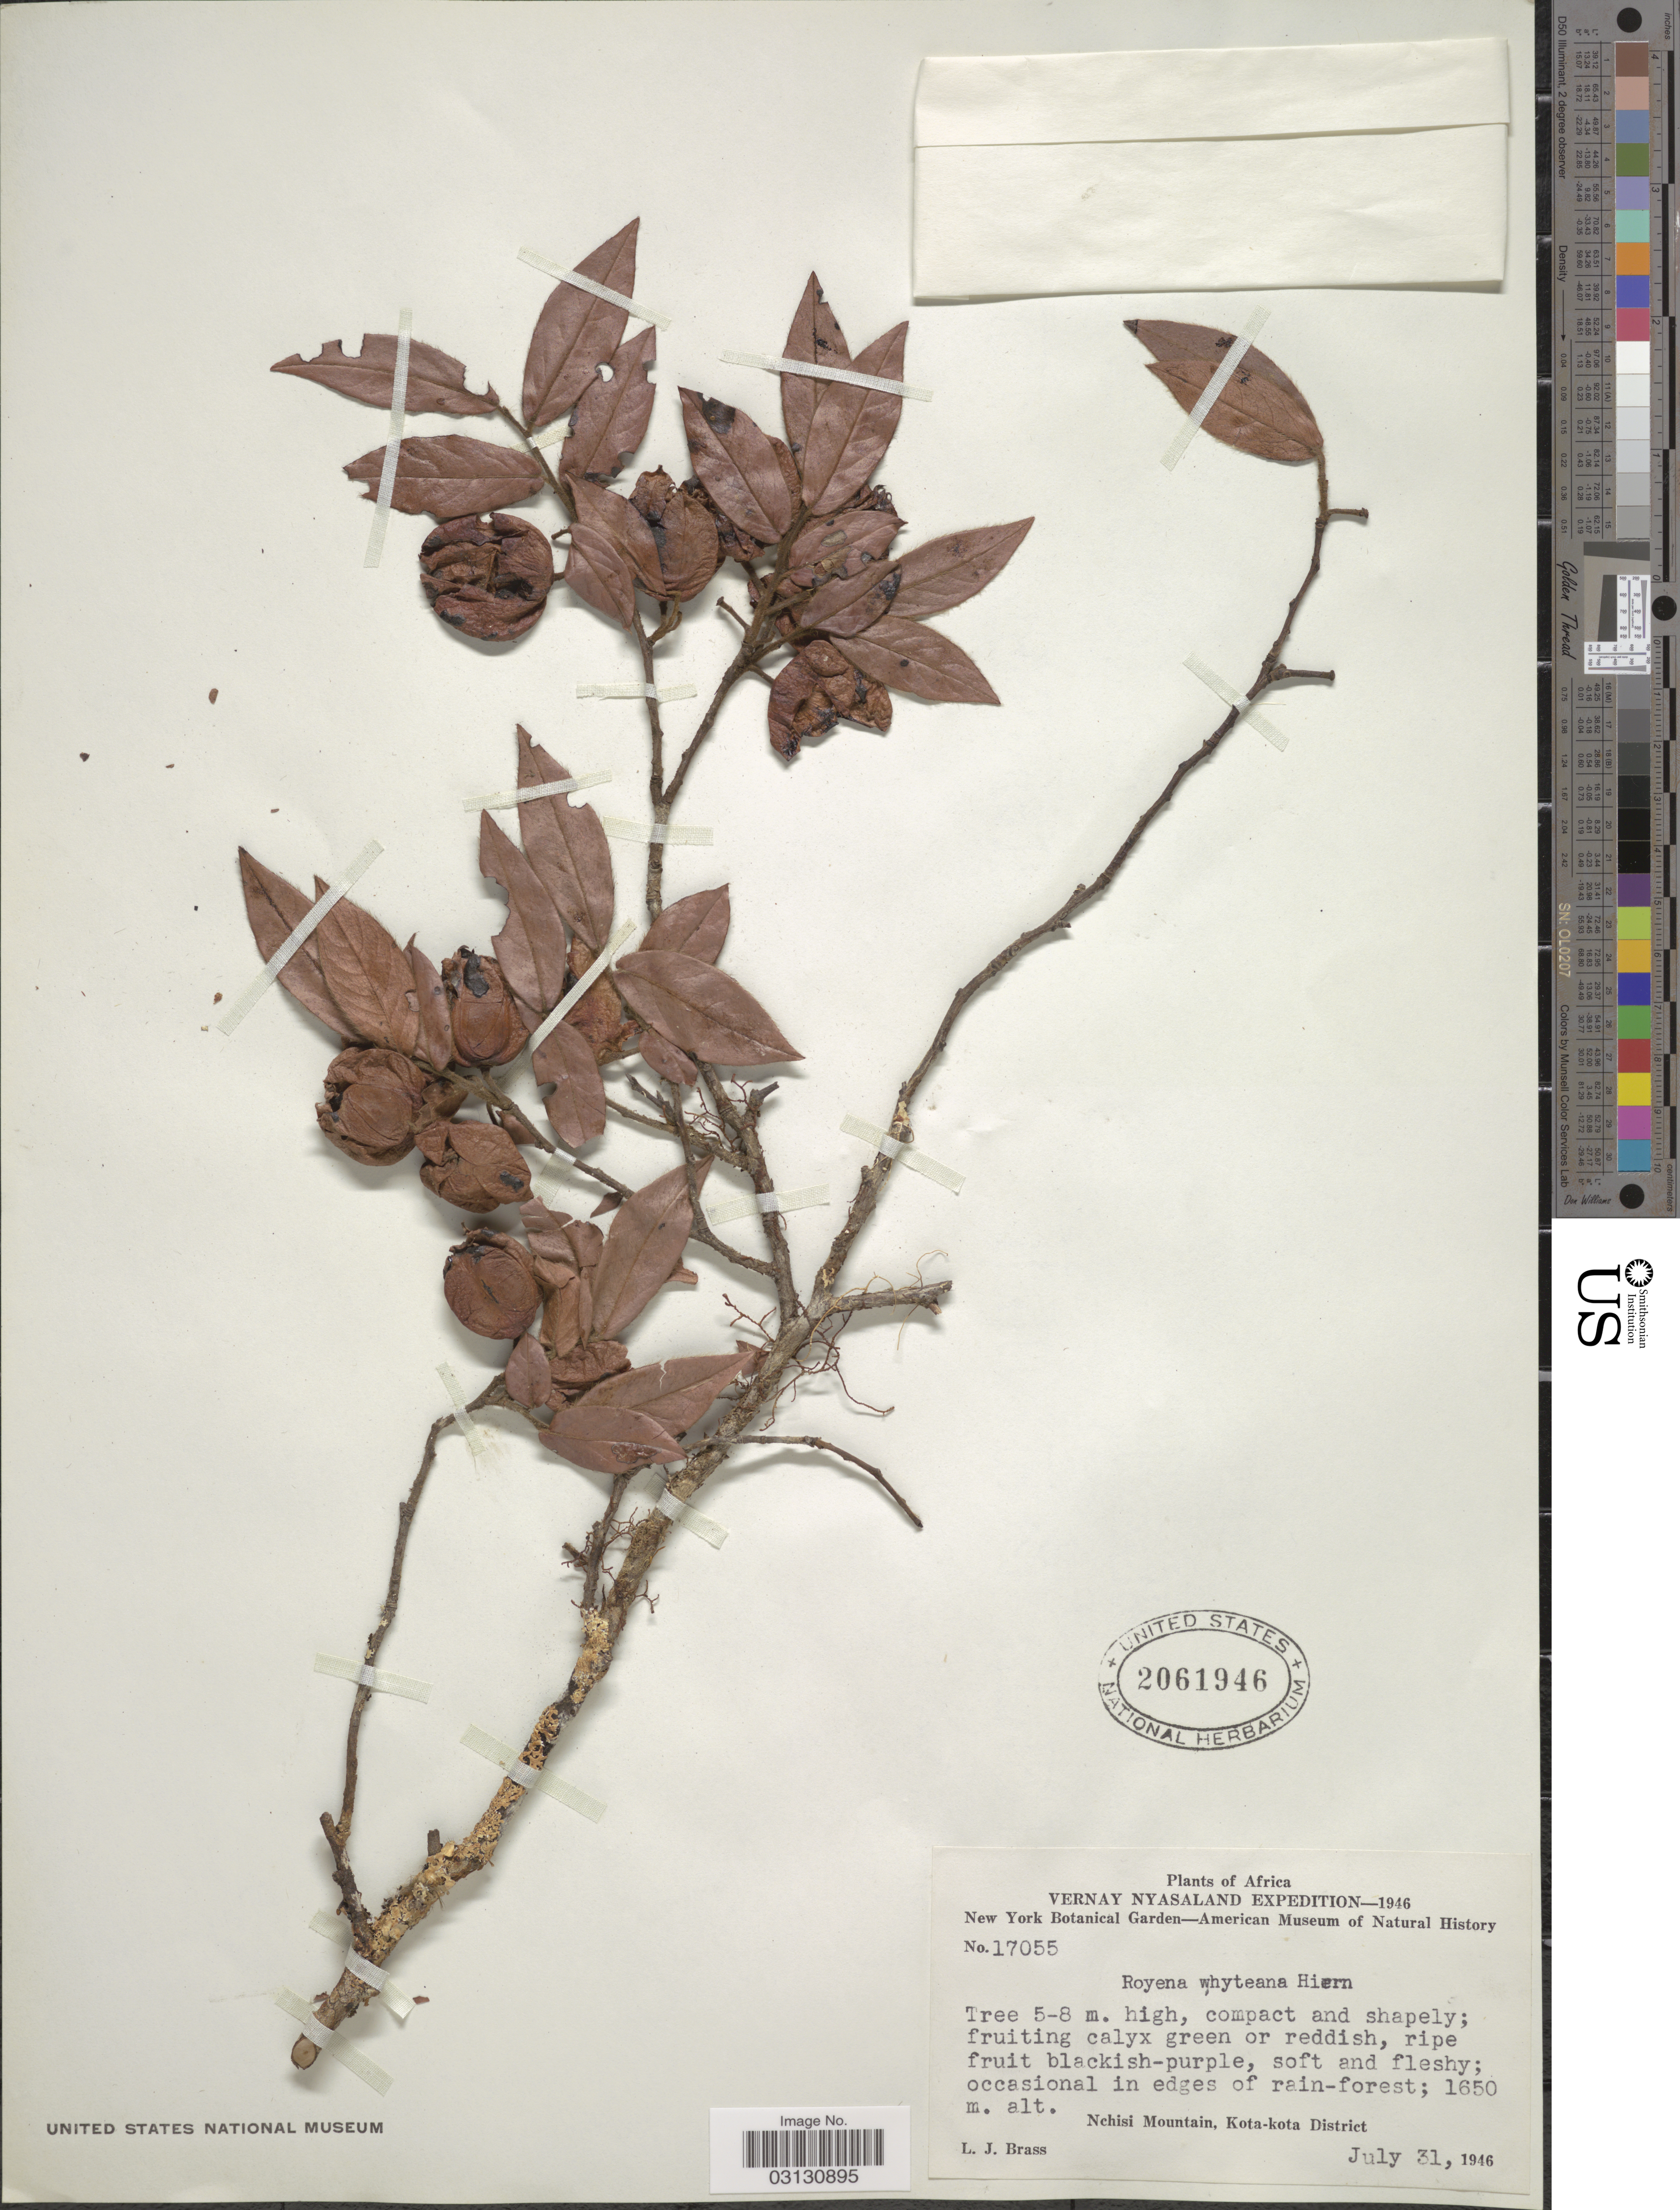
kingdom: Plantae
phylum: Tracheophyta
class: Magnoliopsida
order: Ericales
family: Ebenaceae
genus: Royena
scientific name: Royena whyteana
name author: Hiern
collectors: L. J. Brass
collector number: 17055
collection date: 1946-07-31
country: Malawi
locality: Vernay Nyasaland, Nchisi Mountain, Kota-kota District.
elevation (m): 1650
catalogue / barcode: US 2061946